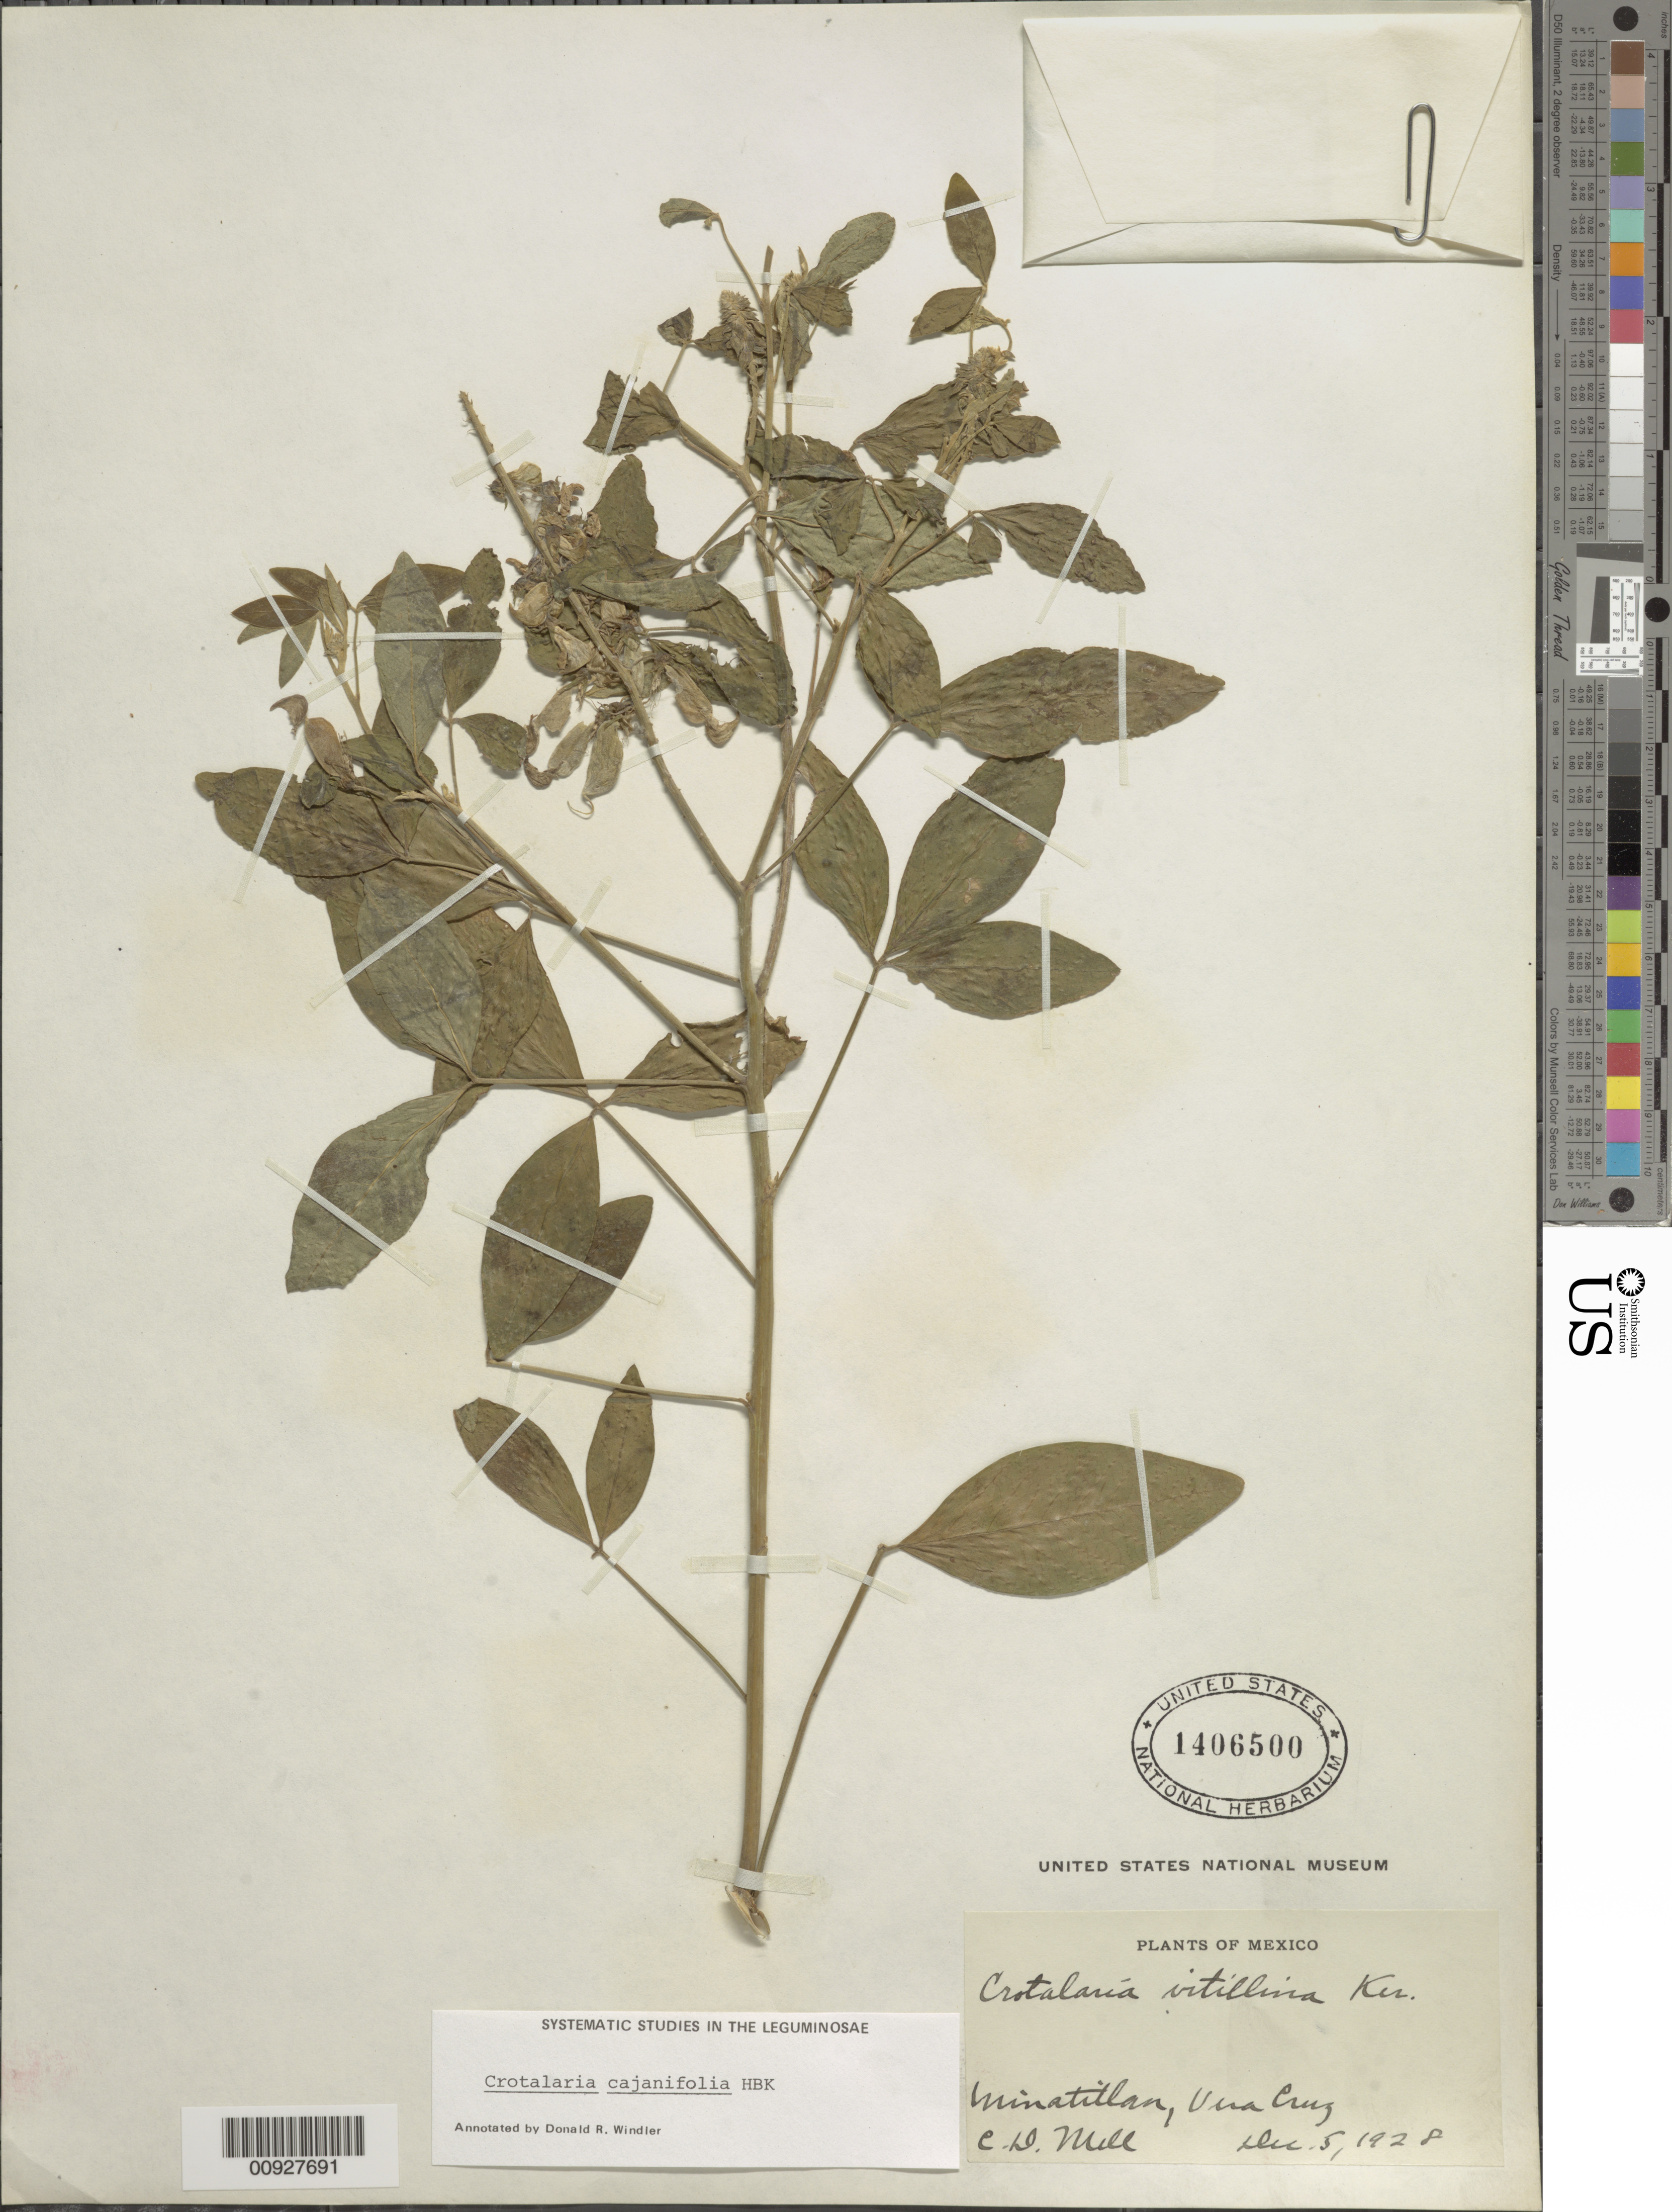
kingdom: Plantae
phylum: Tracheophyta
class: Magnoliopsida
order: Fabales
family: Fabaceae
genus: Crotalaria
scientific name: Crotalaria cajanifolia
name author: Kunth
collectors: C. D. Mell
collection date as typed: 05 Dec 1928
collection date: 1928-12-05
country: Mexico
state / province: Veracruz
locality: Minatitlán, Veracruz.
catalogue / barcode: US 1406500